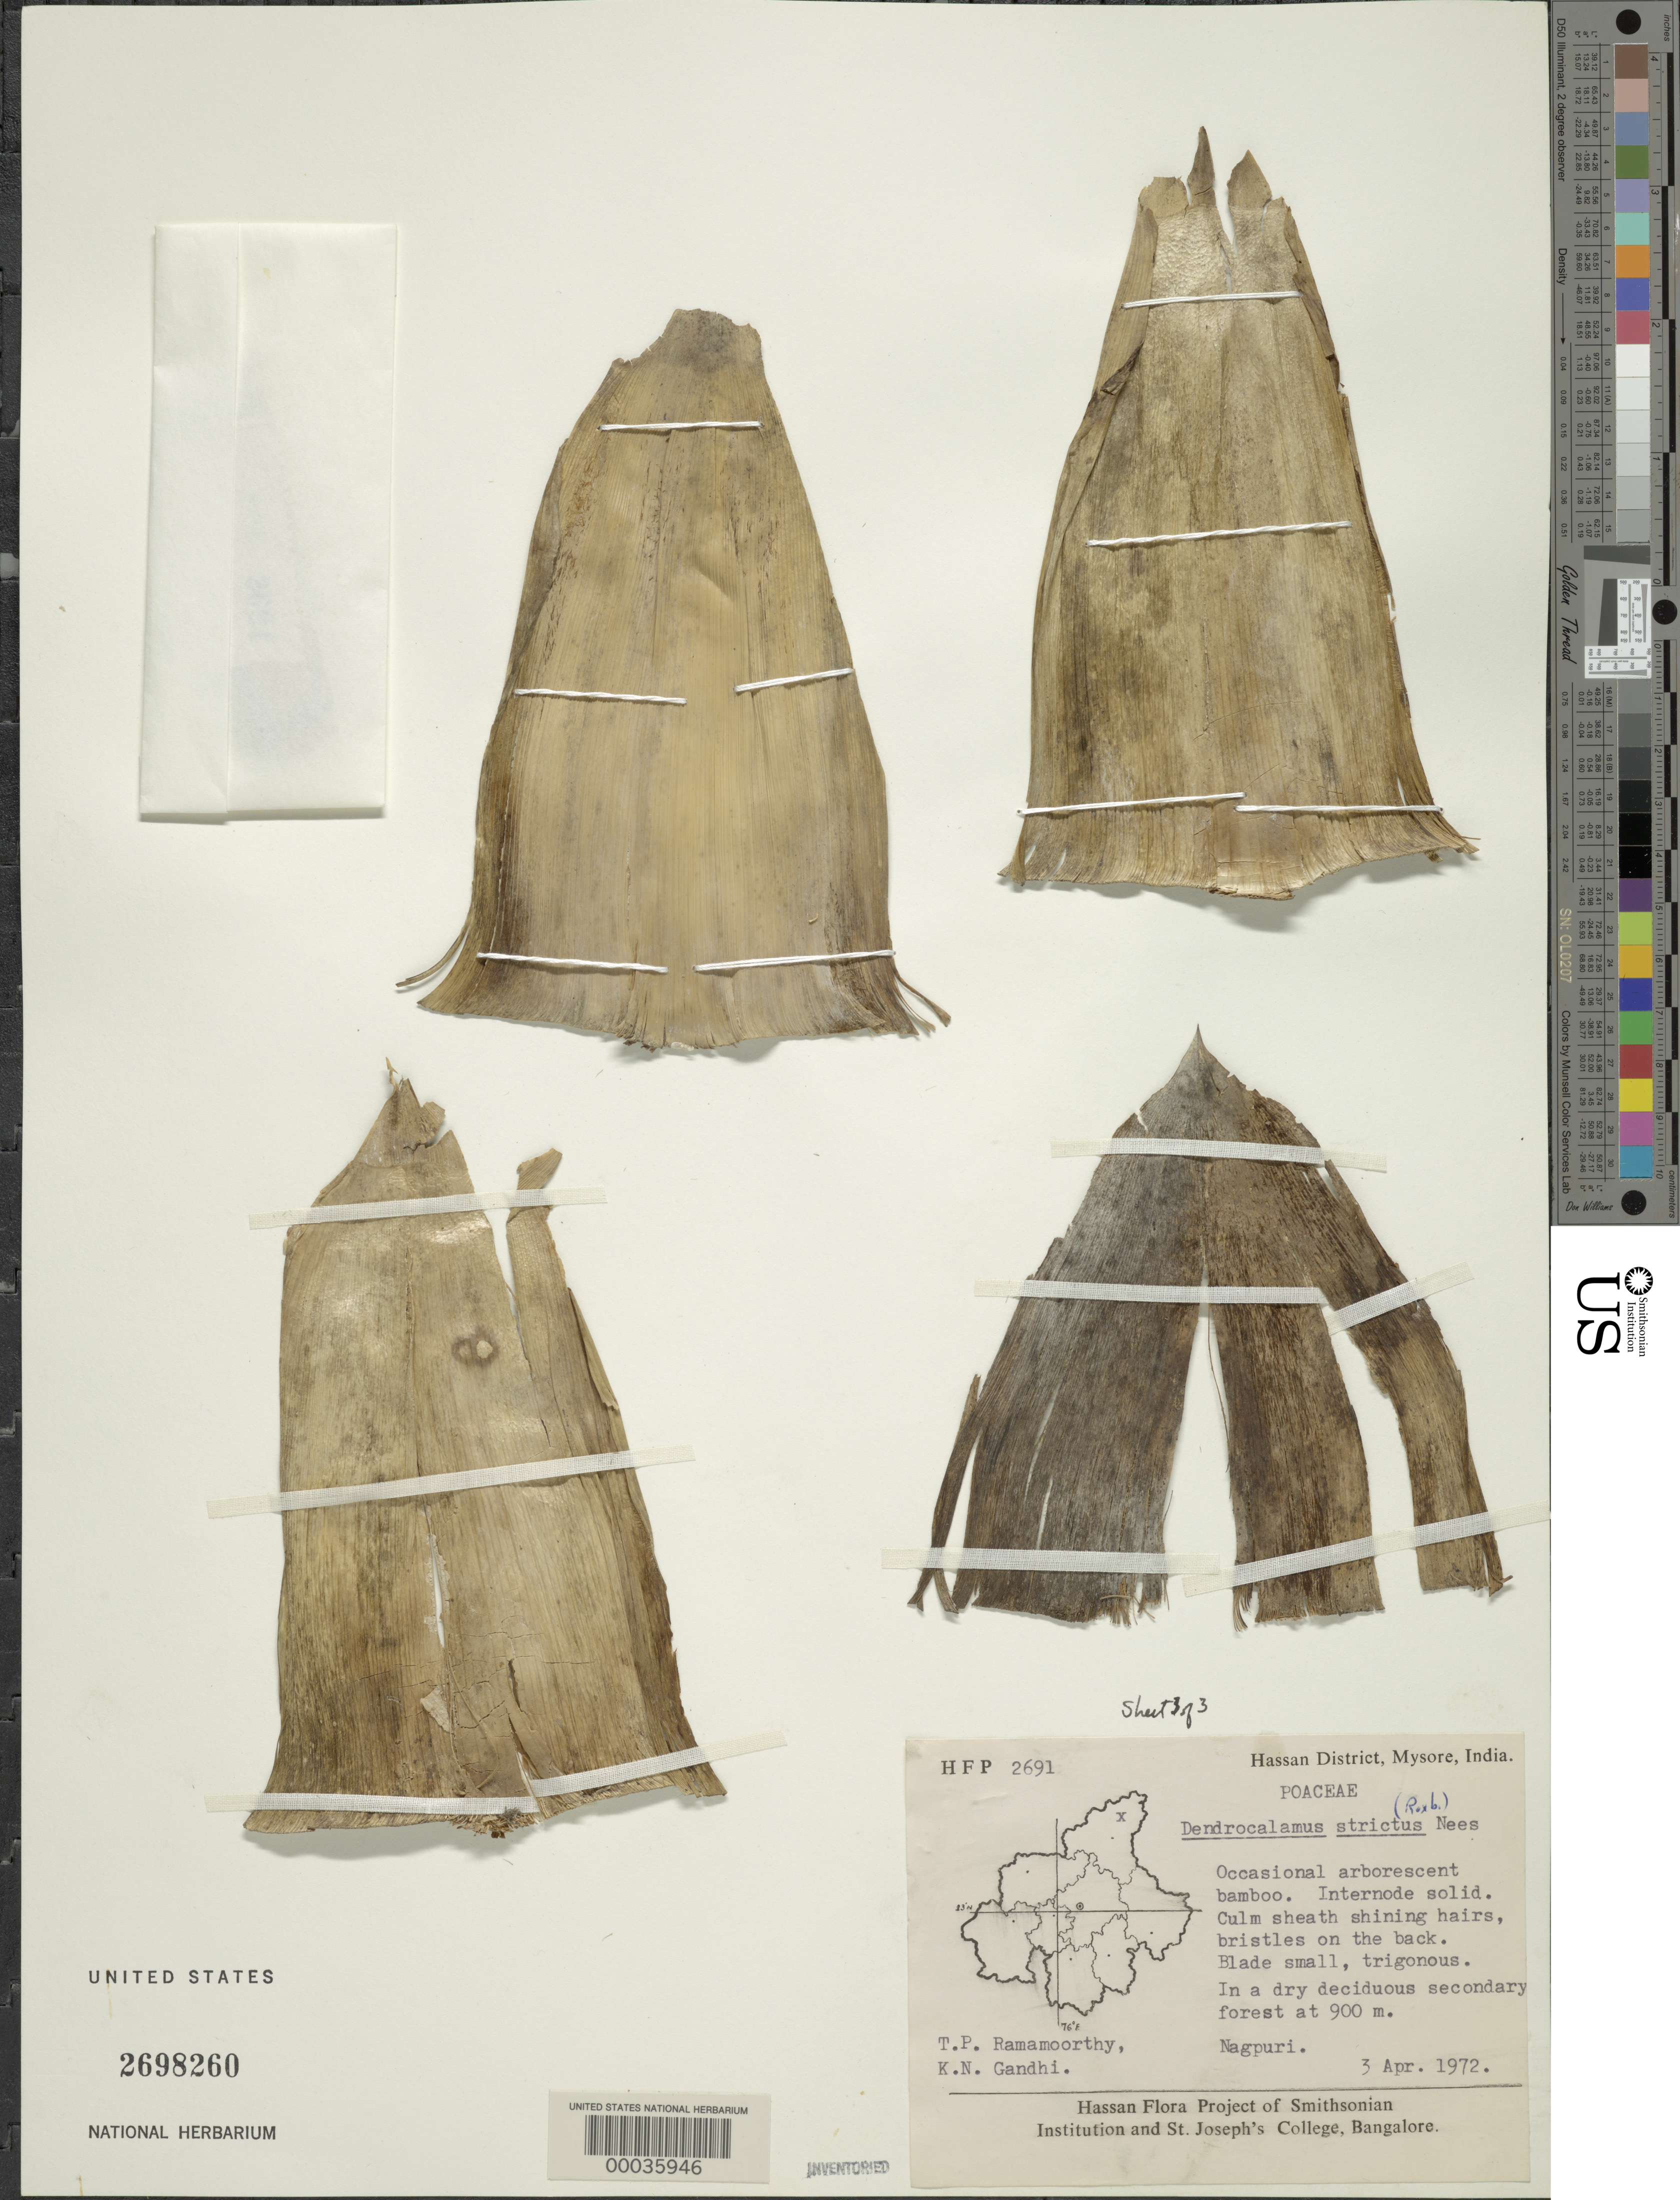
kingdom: Plantae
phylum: Tracheophyta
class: Liliopsida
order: Poales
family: Poaceae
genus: Dendrocalamus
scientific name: Dendrocalamus strictus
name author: (Roxb.) Nees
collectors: T. P. Ramamoorthy & K. N. Gandhi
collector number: Hfp2691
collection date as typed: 03 Apr 1972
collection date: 1972-04-03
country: India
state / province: Karnataka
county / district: Hassan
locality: Mysore, mysore state [mysore state = karnataka.]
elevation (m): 900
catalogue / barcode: US 2698260